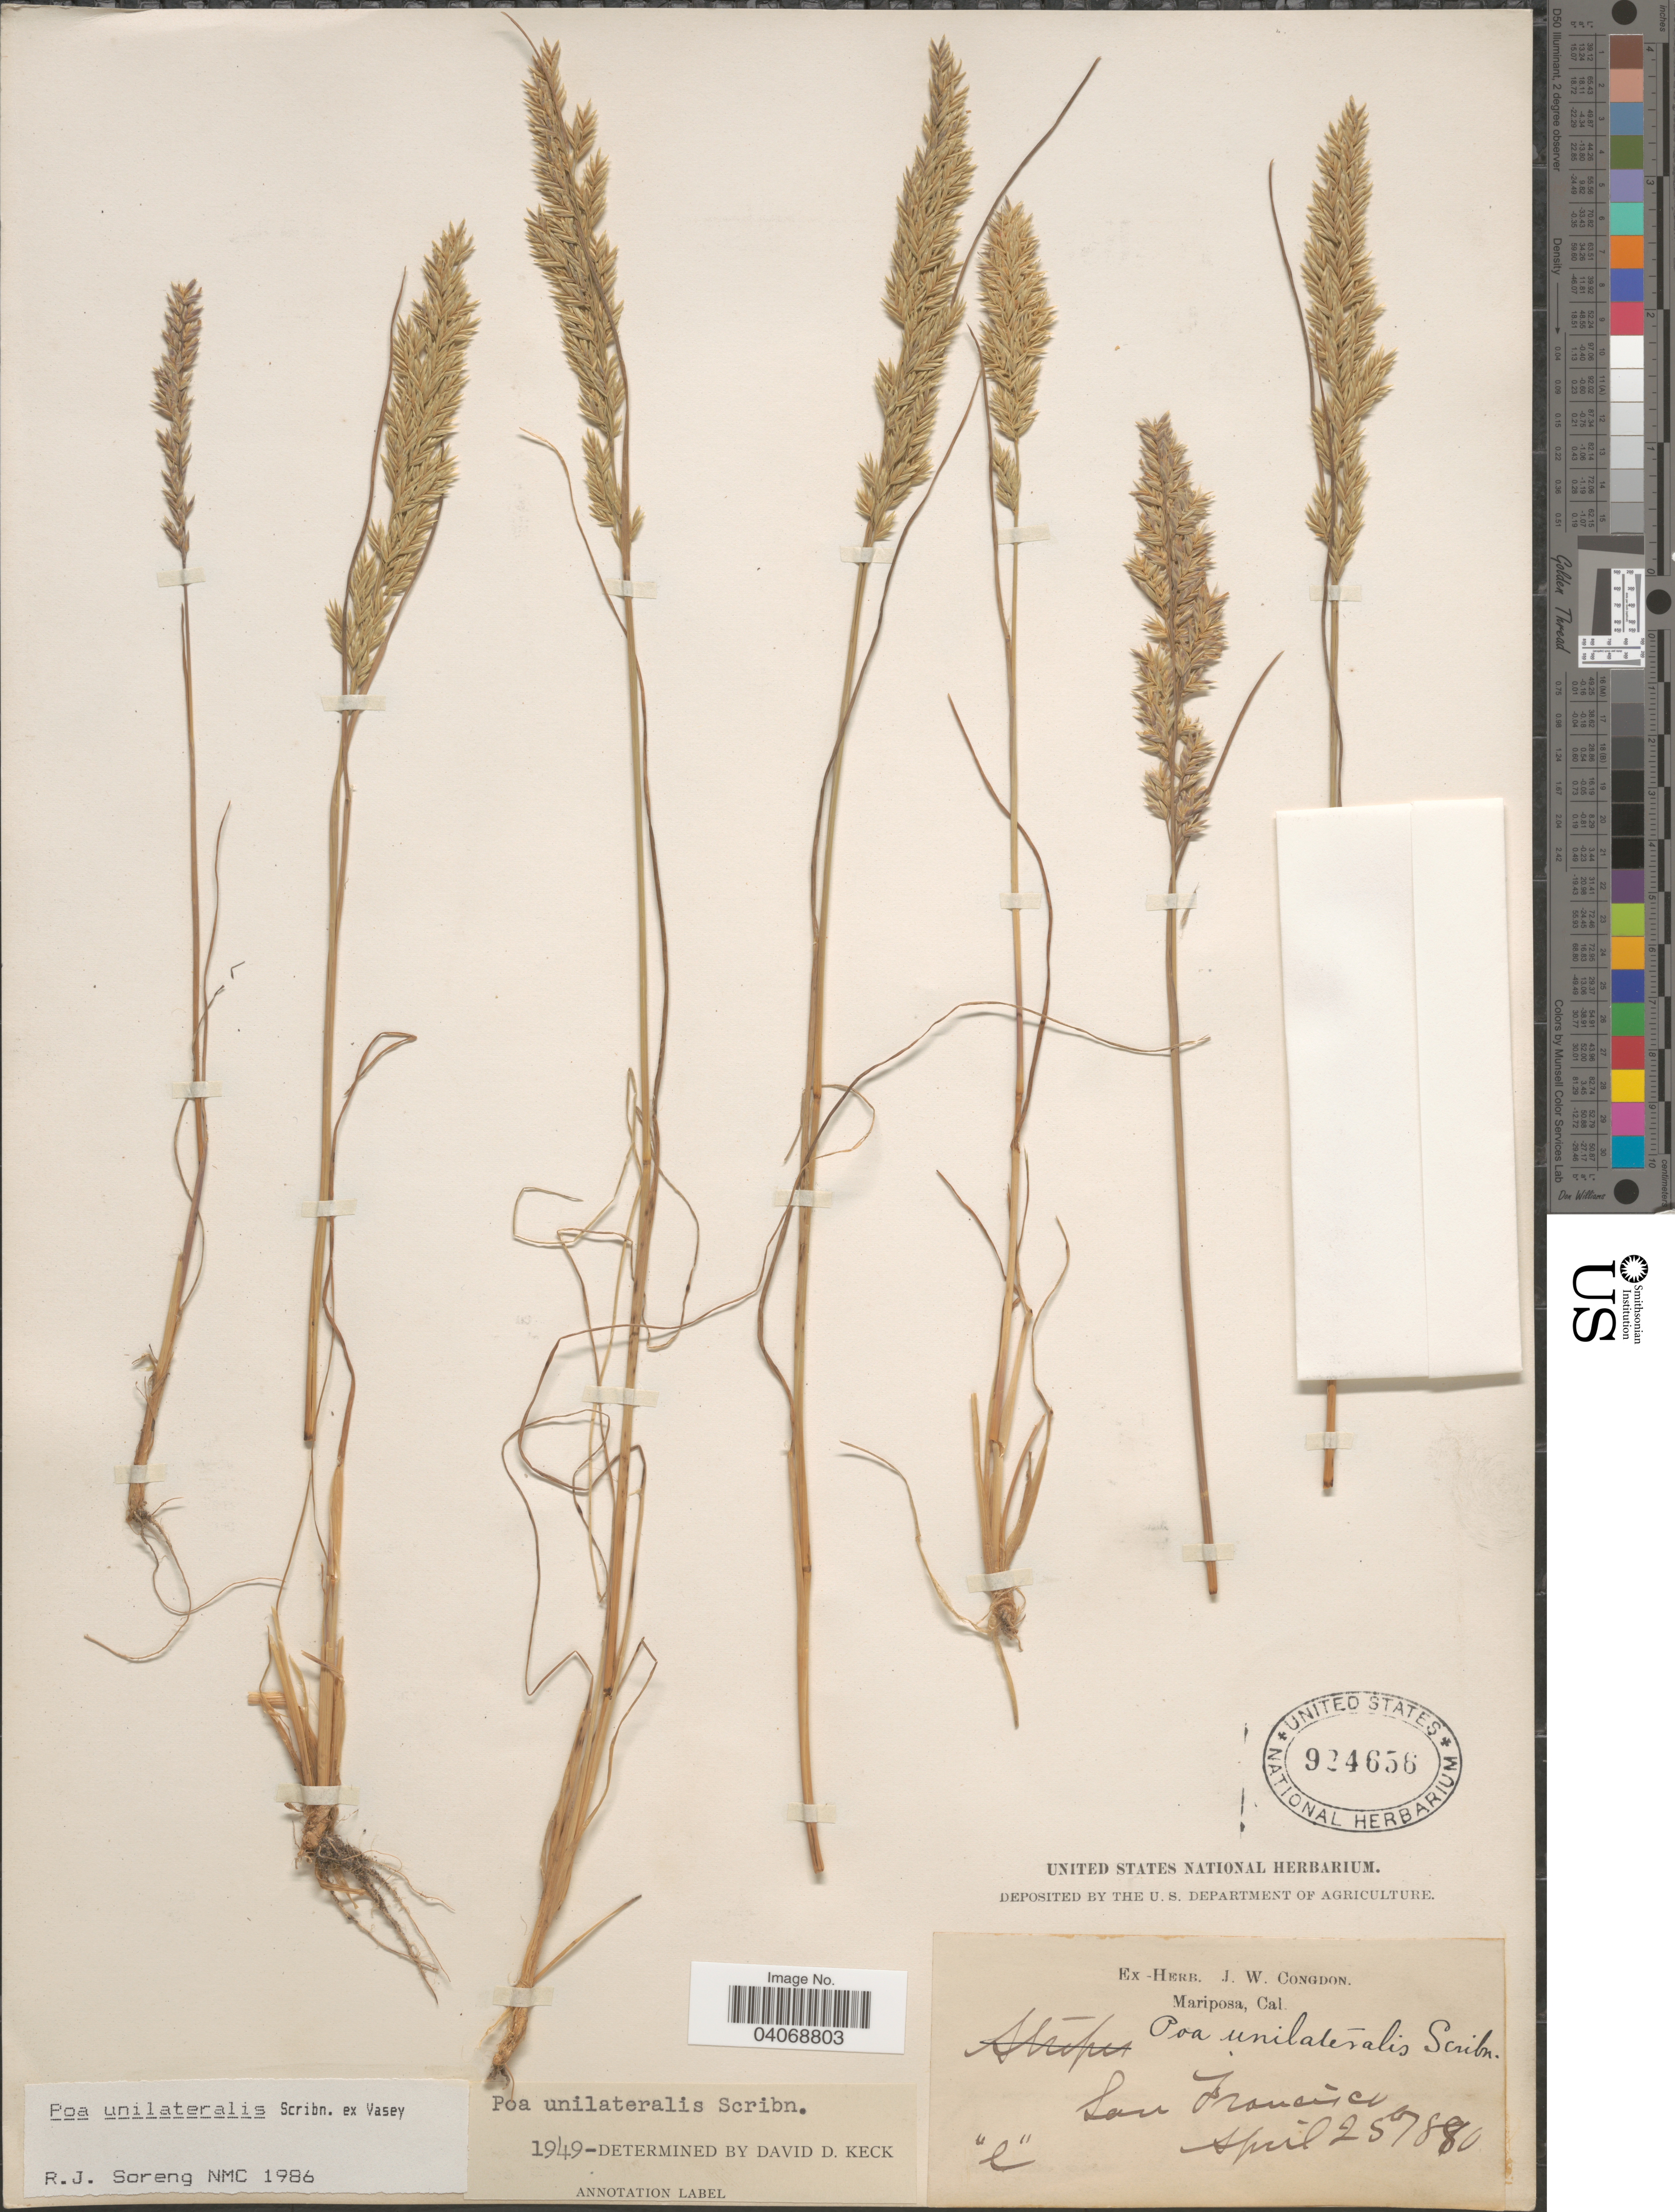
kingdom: Plantae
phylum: Tracheophyta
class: Liliopsida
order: Poales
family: Poaceae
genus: Poa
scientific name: Poa unilateralis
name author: Scribn. ex Vasey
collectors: ex herb. J. W. Congdon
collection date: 1880-04-25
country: United States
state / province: California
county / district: San Francisco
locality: San Francisco.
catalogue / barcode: US 924656